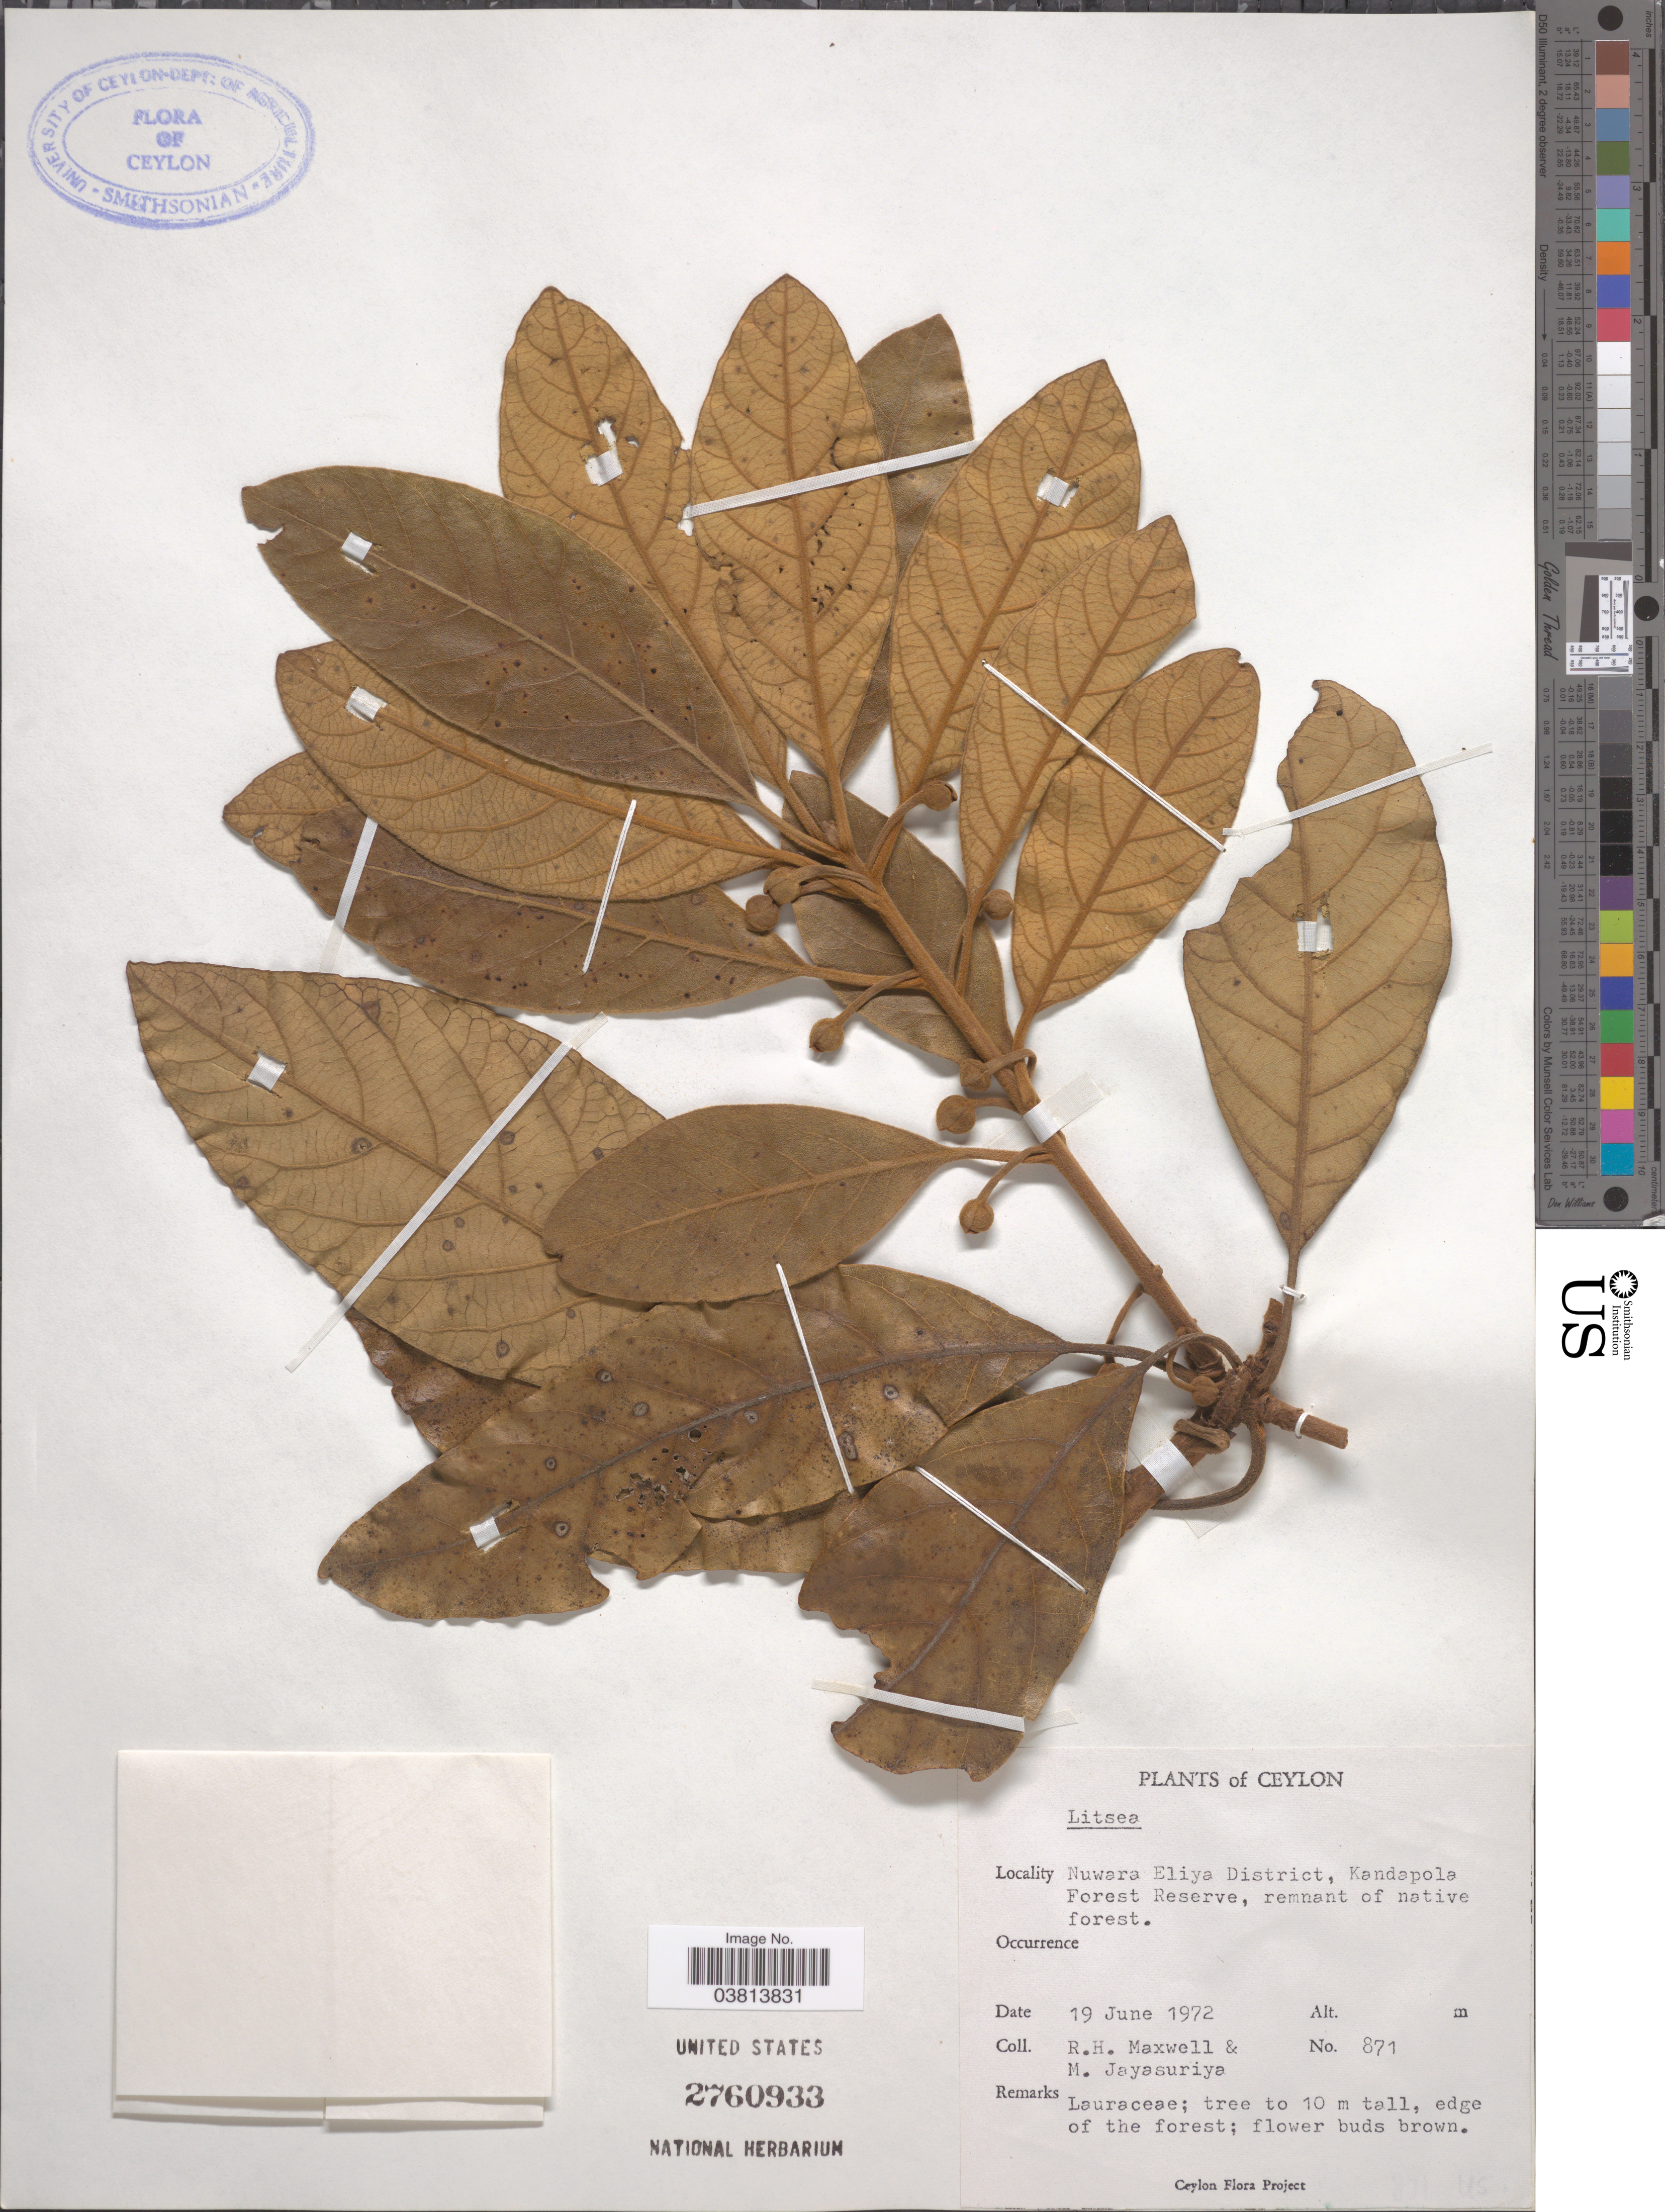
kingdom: Plantae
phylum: Tracheophyta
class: Magnoliopsida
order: Laurales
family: Lauraceae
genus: Litsea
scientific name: Litsea sp.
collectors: R. Maxwell & M. Jayasuriya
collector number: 871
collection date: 1972-06-19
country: Sri Lanka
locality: Ceylon. Nuwara Eliya District, Kandapola Forest Reserve.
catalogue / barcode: US 2760933